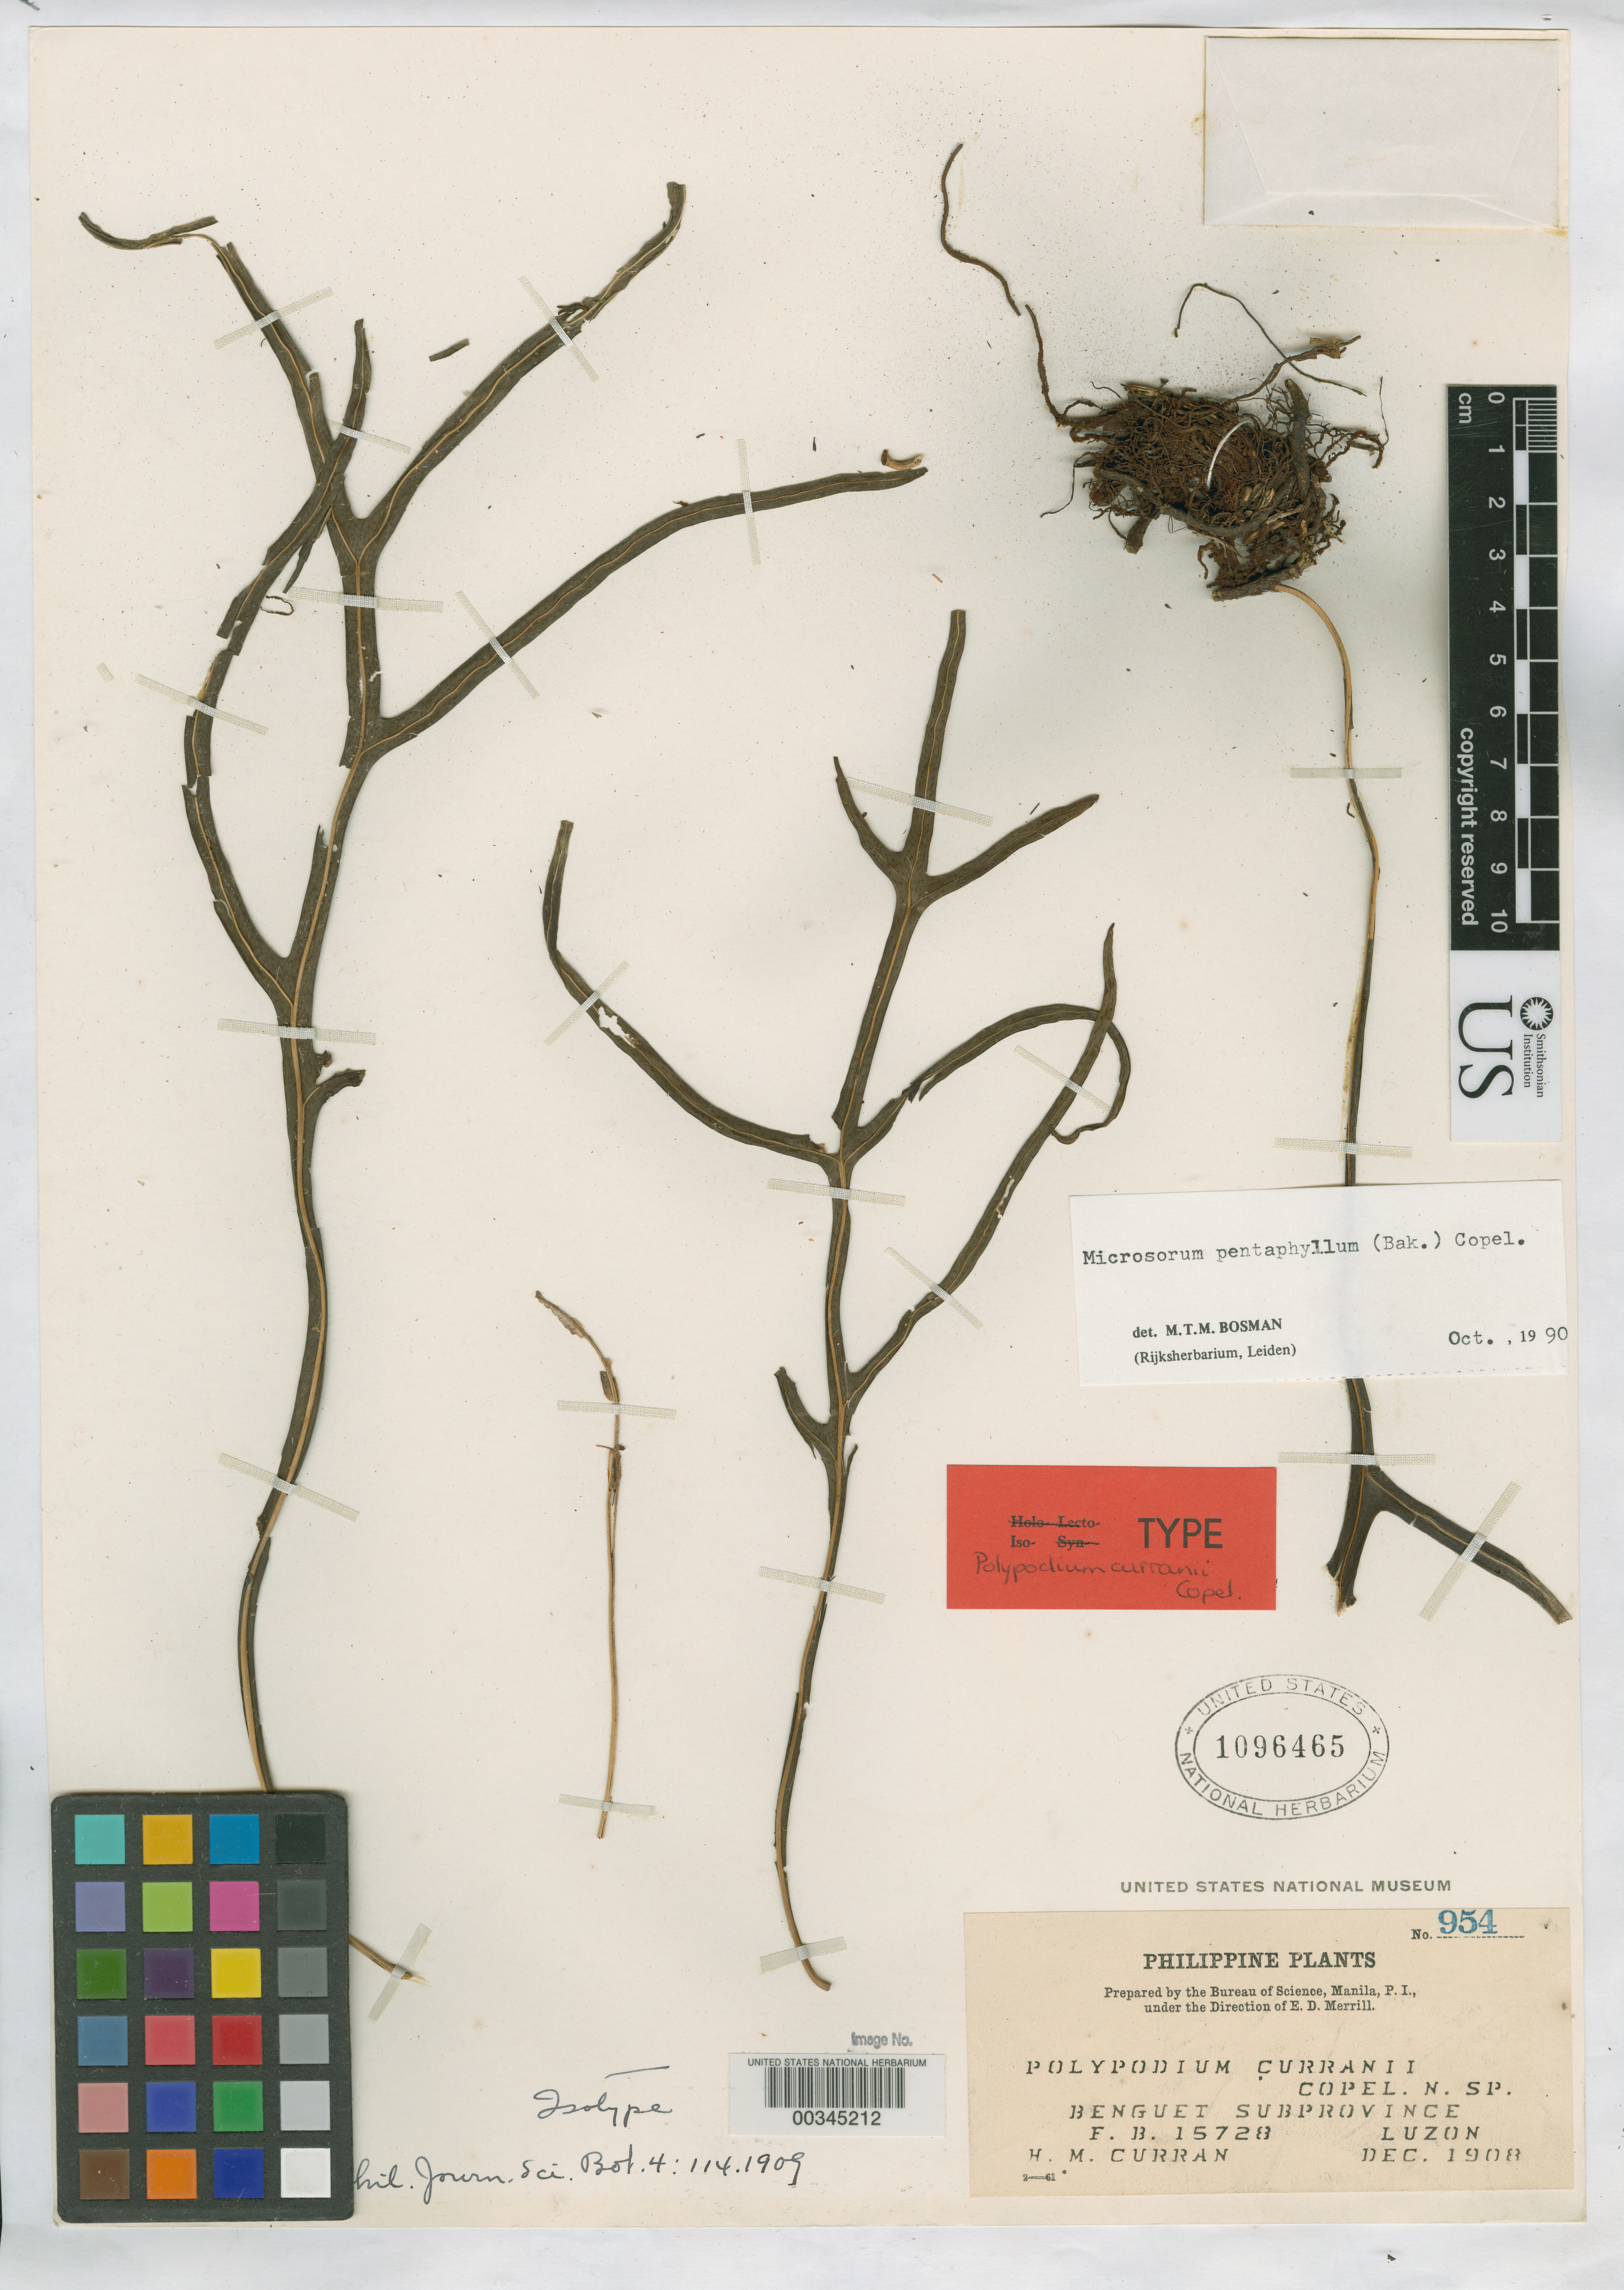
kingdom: Plantae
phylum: Tracheophyta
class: Polypodiopsida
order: Polypodiales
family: Polypodiaceae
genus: Polypodium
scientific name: Polypodium curranii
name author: Copel.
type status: Isotype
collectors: H. M. Curran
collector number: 954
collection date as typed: Dec 1908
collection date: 1908-12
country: Philippines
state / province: Cordillera (Administrative Region)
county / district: Benguet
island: Luzon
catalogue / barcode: US 1096465